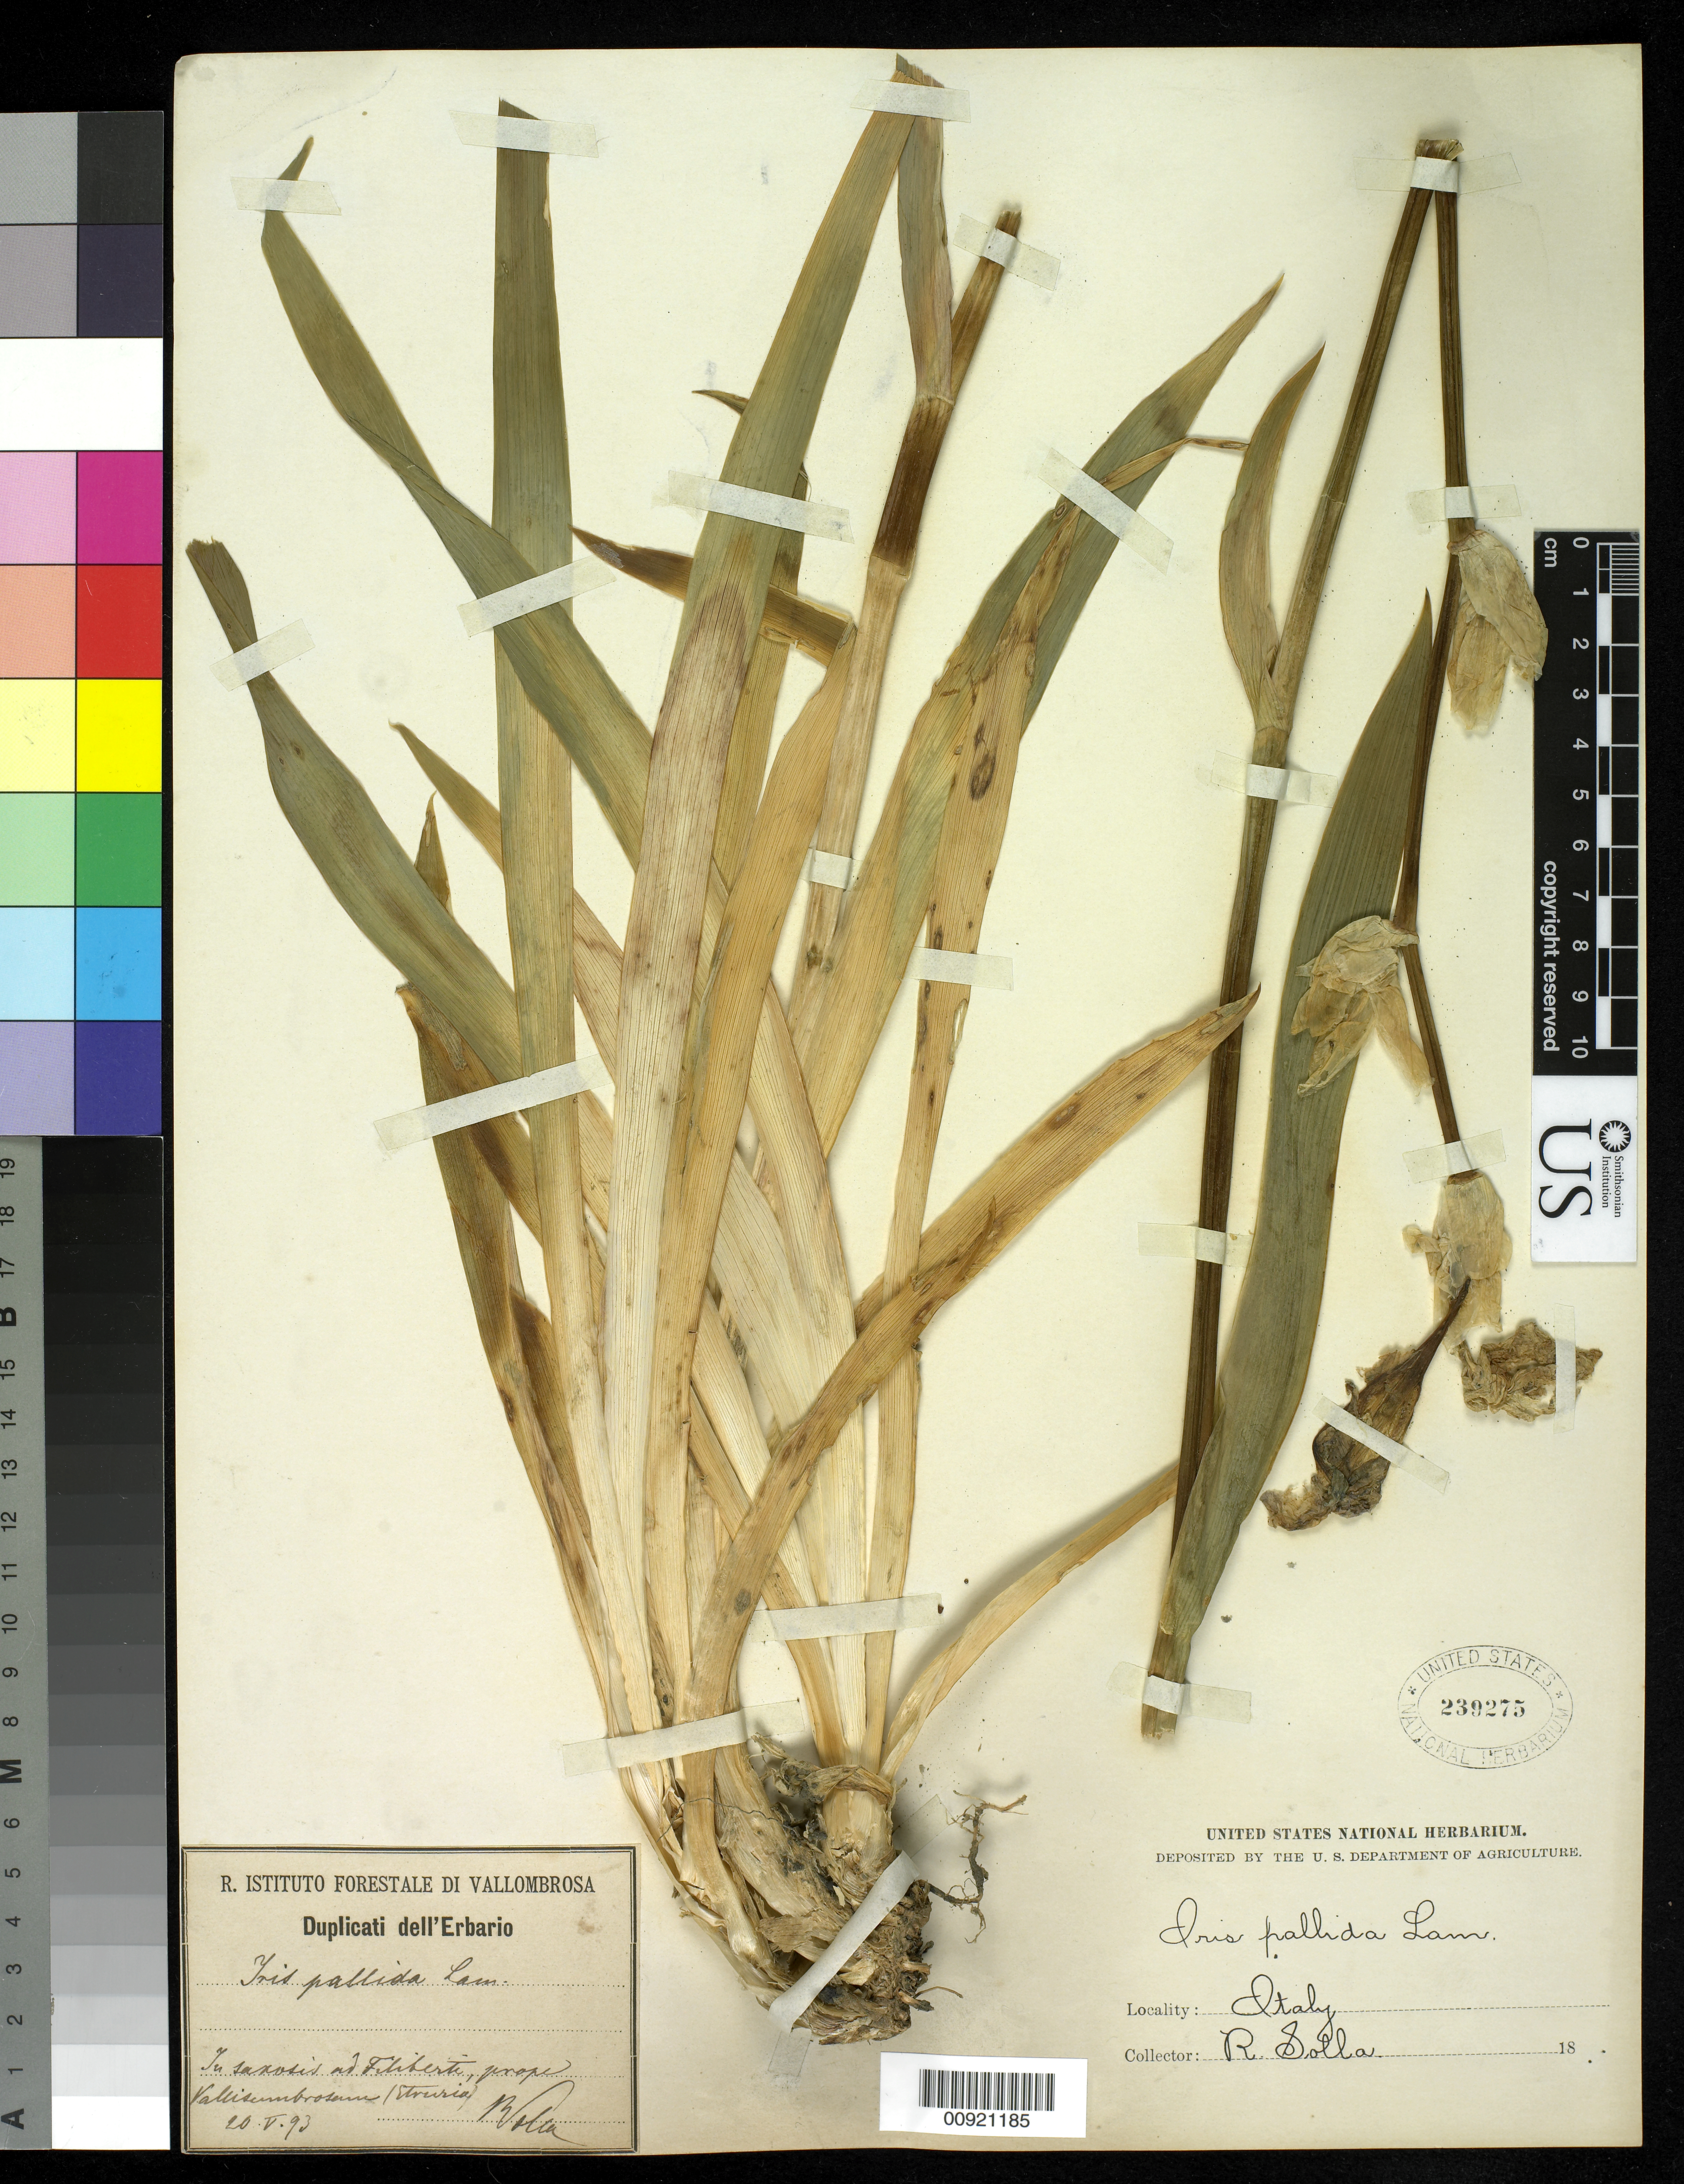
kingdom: Plantae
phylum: Tracheophyta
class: Liliopsida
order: Asparagales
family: Iridaceae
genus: Iris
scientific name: Iris pallida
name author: Lam.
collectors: R. Solla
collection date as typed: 20 May 1893 or 26 May 1893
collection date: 1893-05-20 or 1893-05-26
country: Italy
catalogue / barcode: US 239275